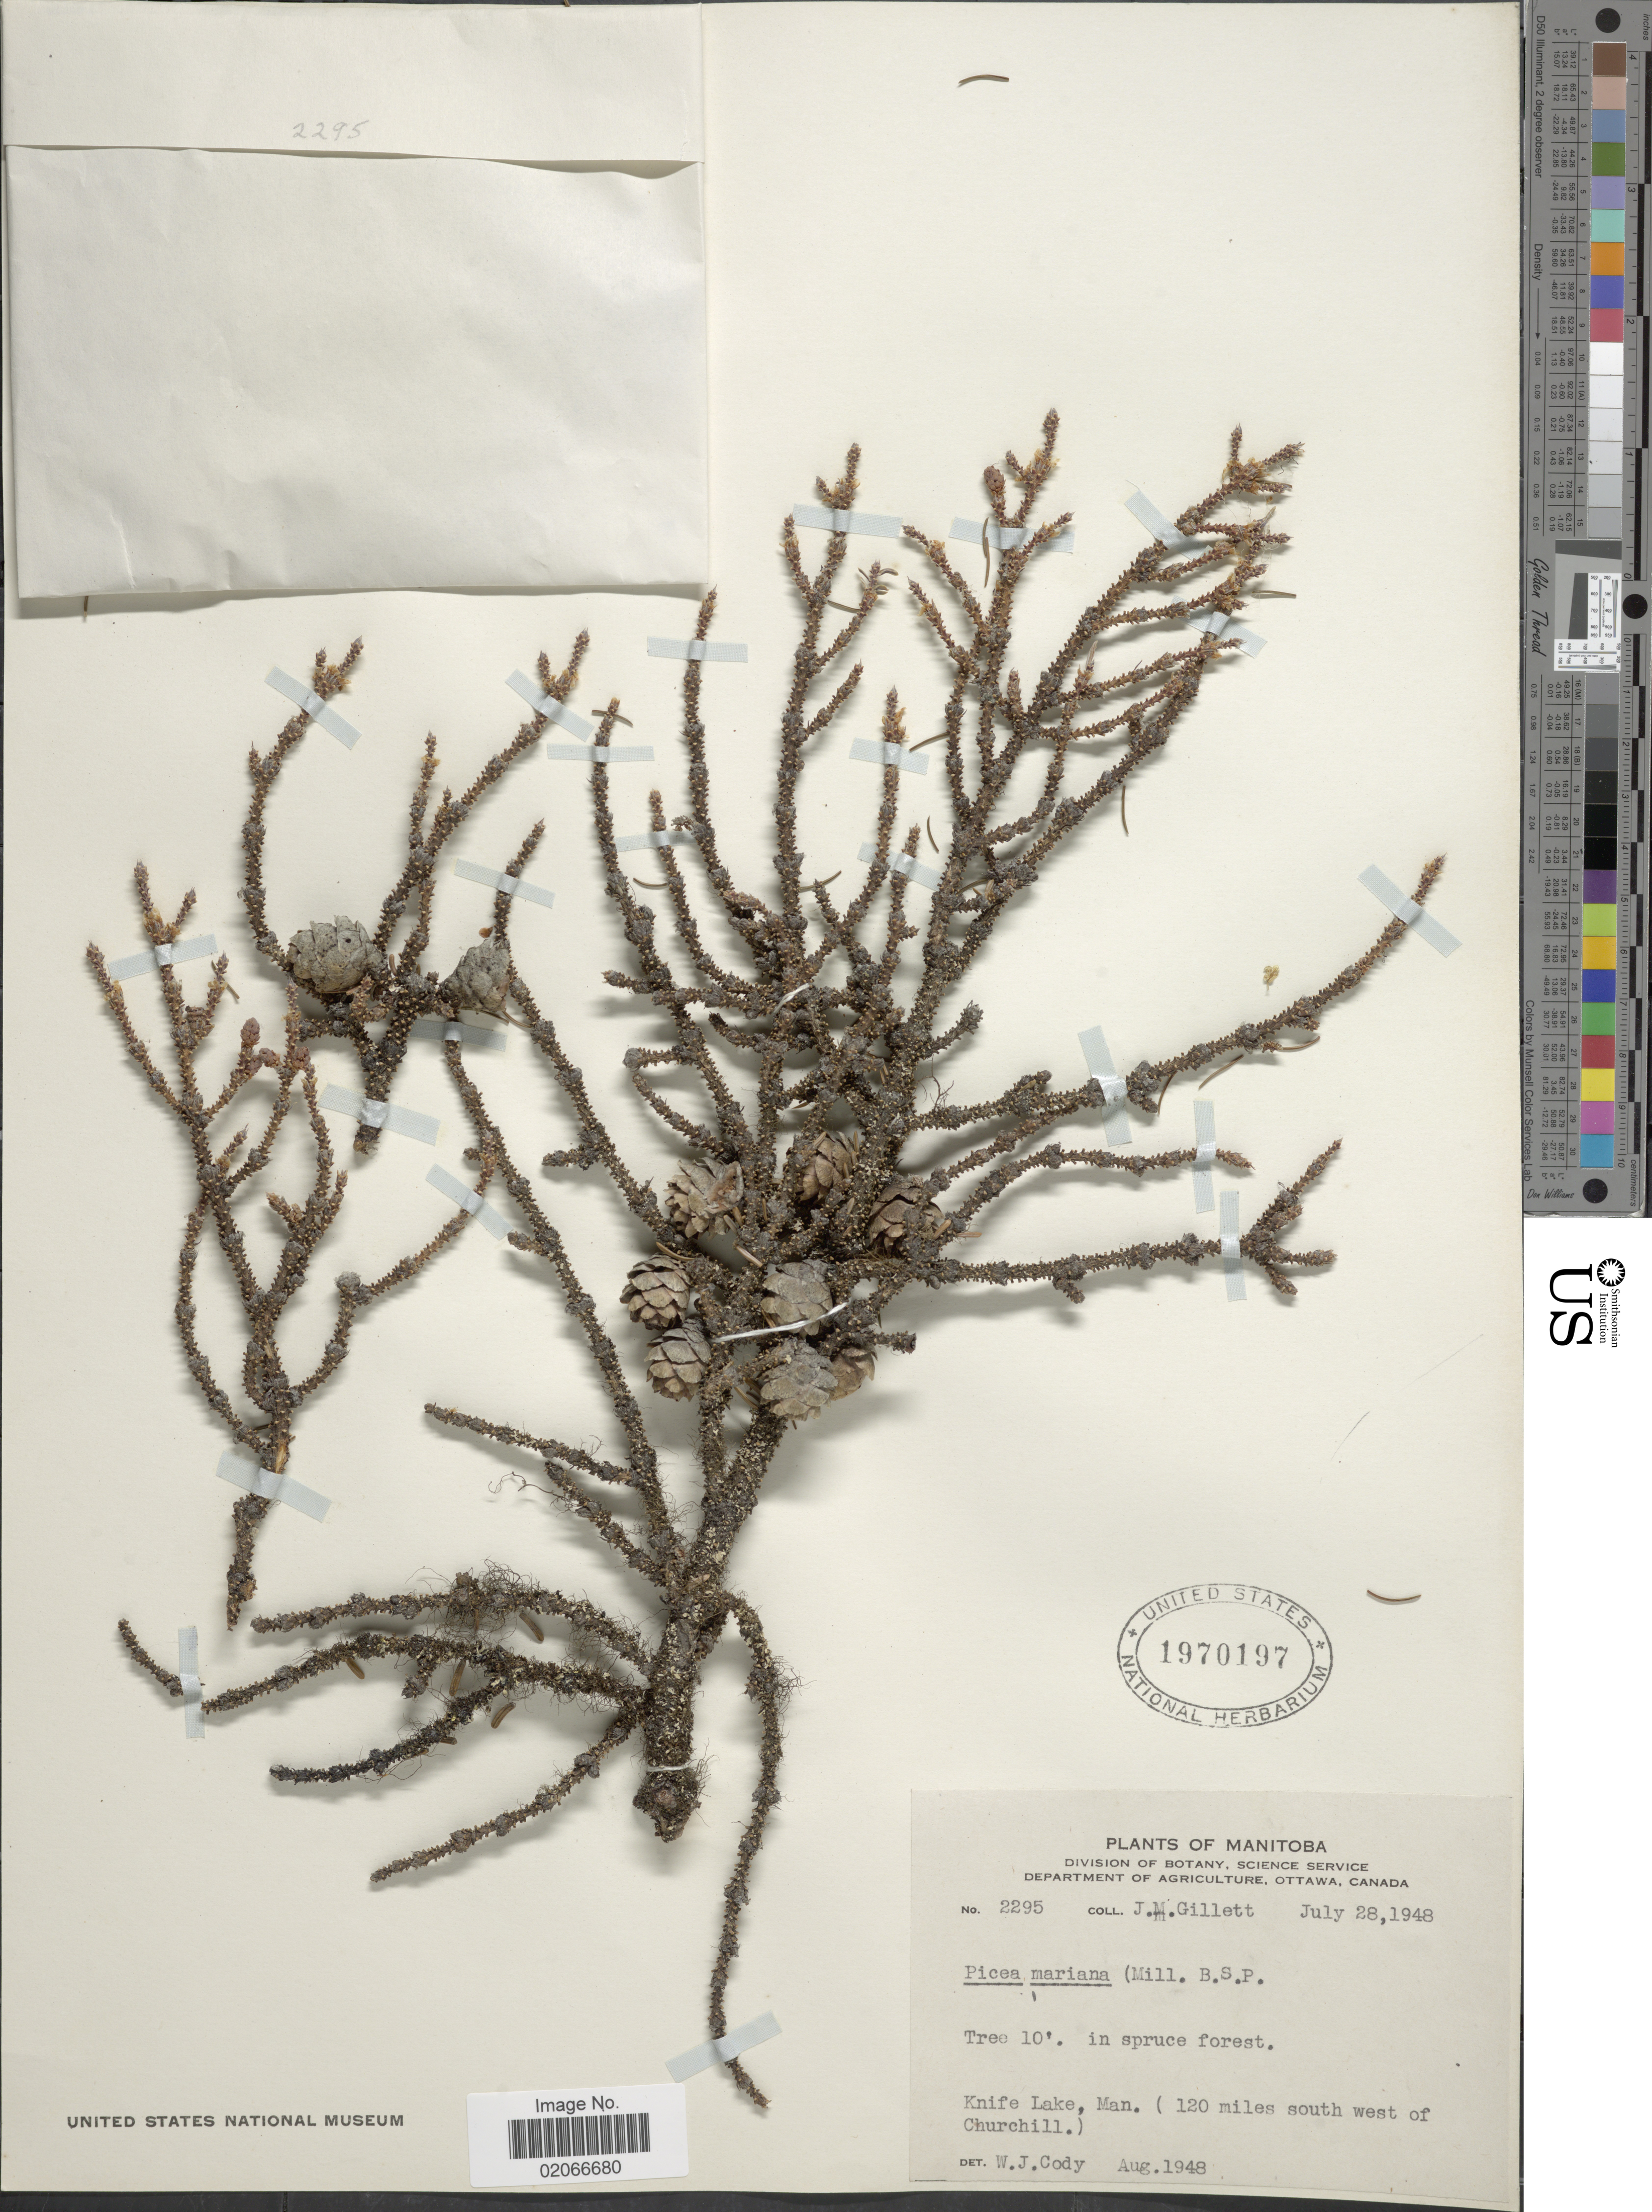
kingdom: Plantae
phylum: Tracheophyta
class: Pinopsida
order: Pinales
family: Pinaceae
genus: Picea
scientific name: Picea mariana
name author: (Mill.) Britton, Stearns & Poggenb.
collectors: J. M. Gillett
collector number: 2295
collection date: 1948-07-28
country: Canada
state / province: Manitoba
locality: Knife Lake, Man. (120 miles south west of Churchill)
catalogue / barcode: US 1970197